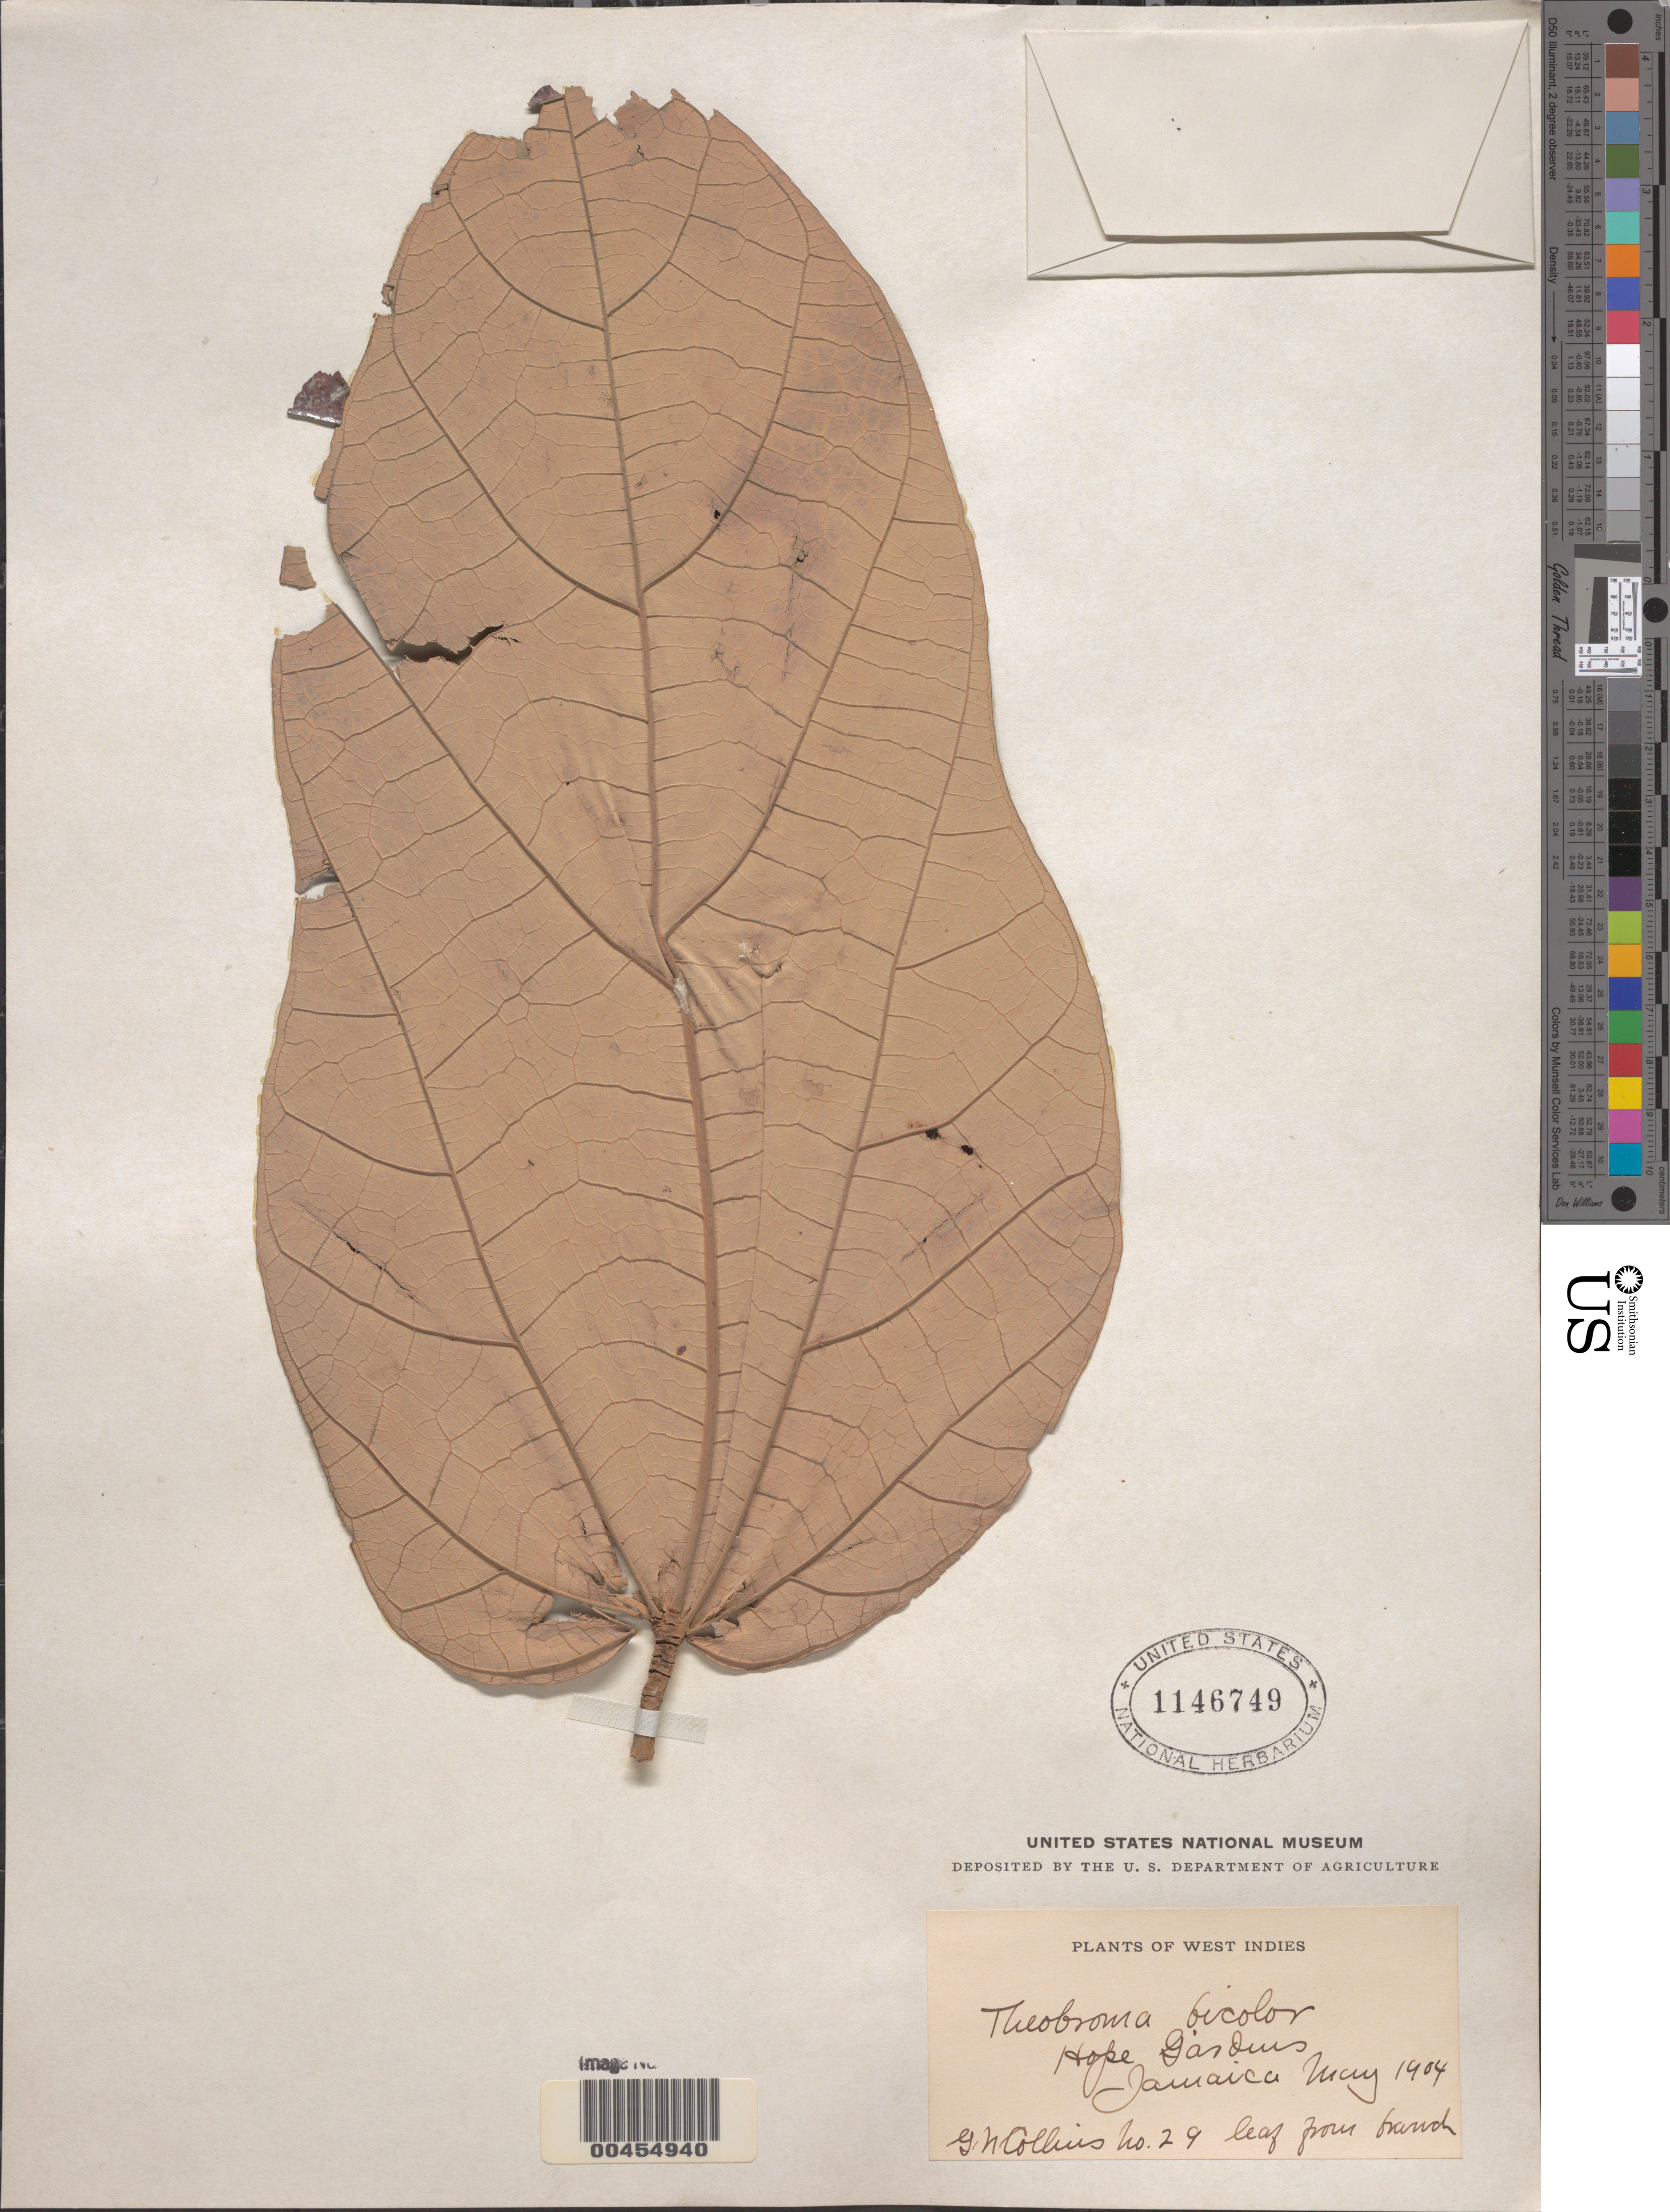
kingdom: Plantae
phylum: Tracheophyta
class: Magnoliopsida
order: Malvales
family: Malvaceae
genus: Theobroma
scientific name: Theobroma bicolor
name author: Bonpl.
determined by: Dorr, L. J., (BOT), Smithsonian Institution - National Museum of Natural History (UNITED STATES)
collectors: G. Collins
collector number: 29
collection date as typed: May 1904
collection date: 1904-05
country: Jamaica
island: Greater Antilles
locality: Hope Gardens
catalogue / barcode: US 1146749